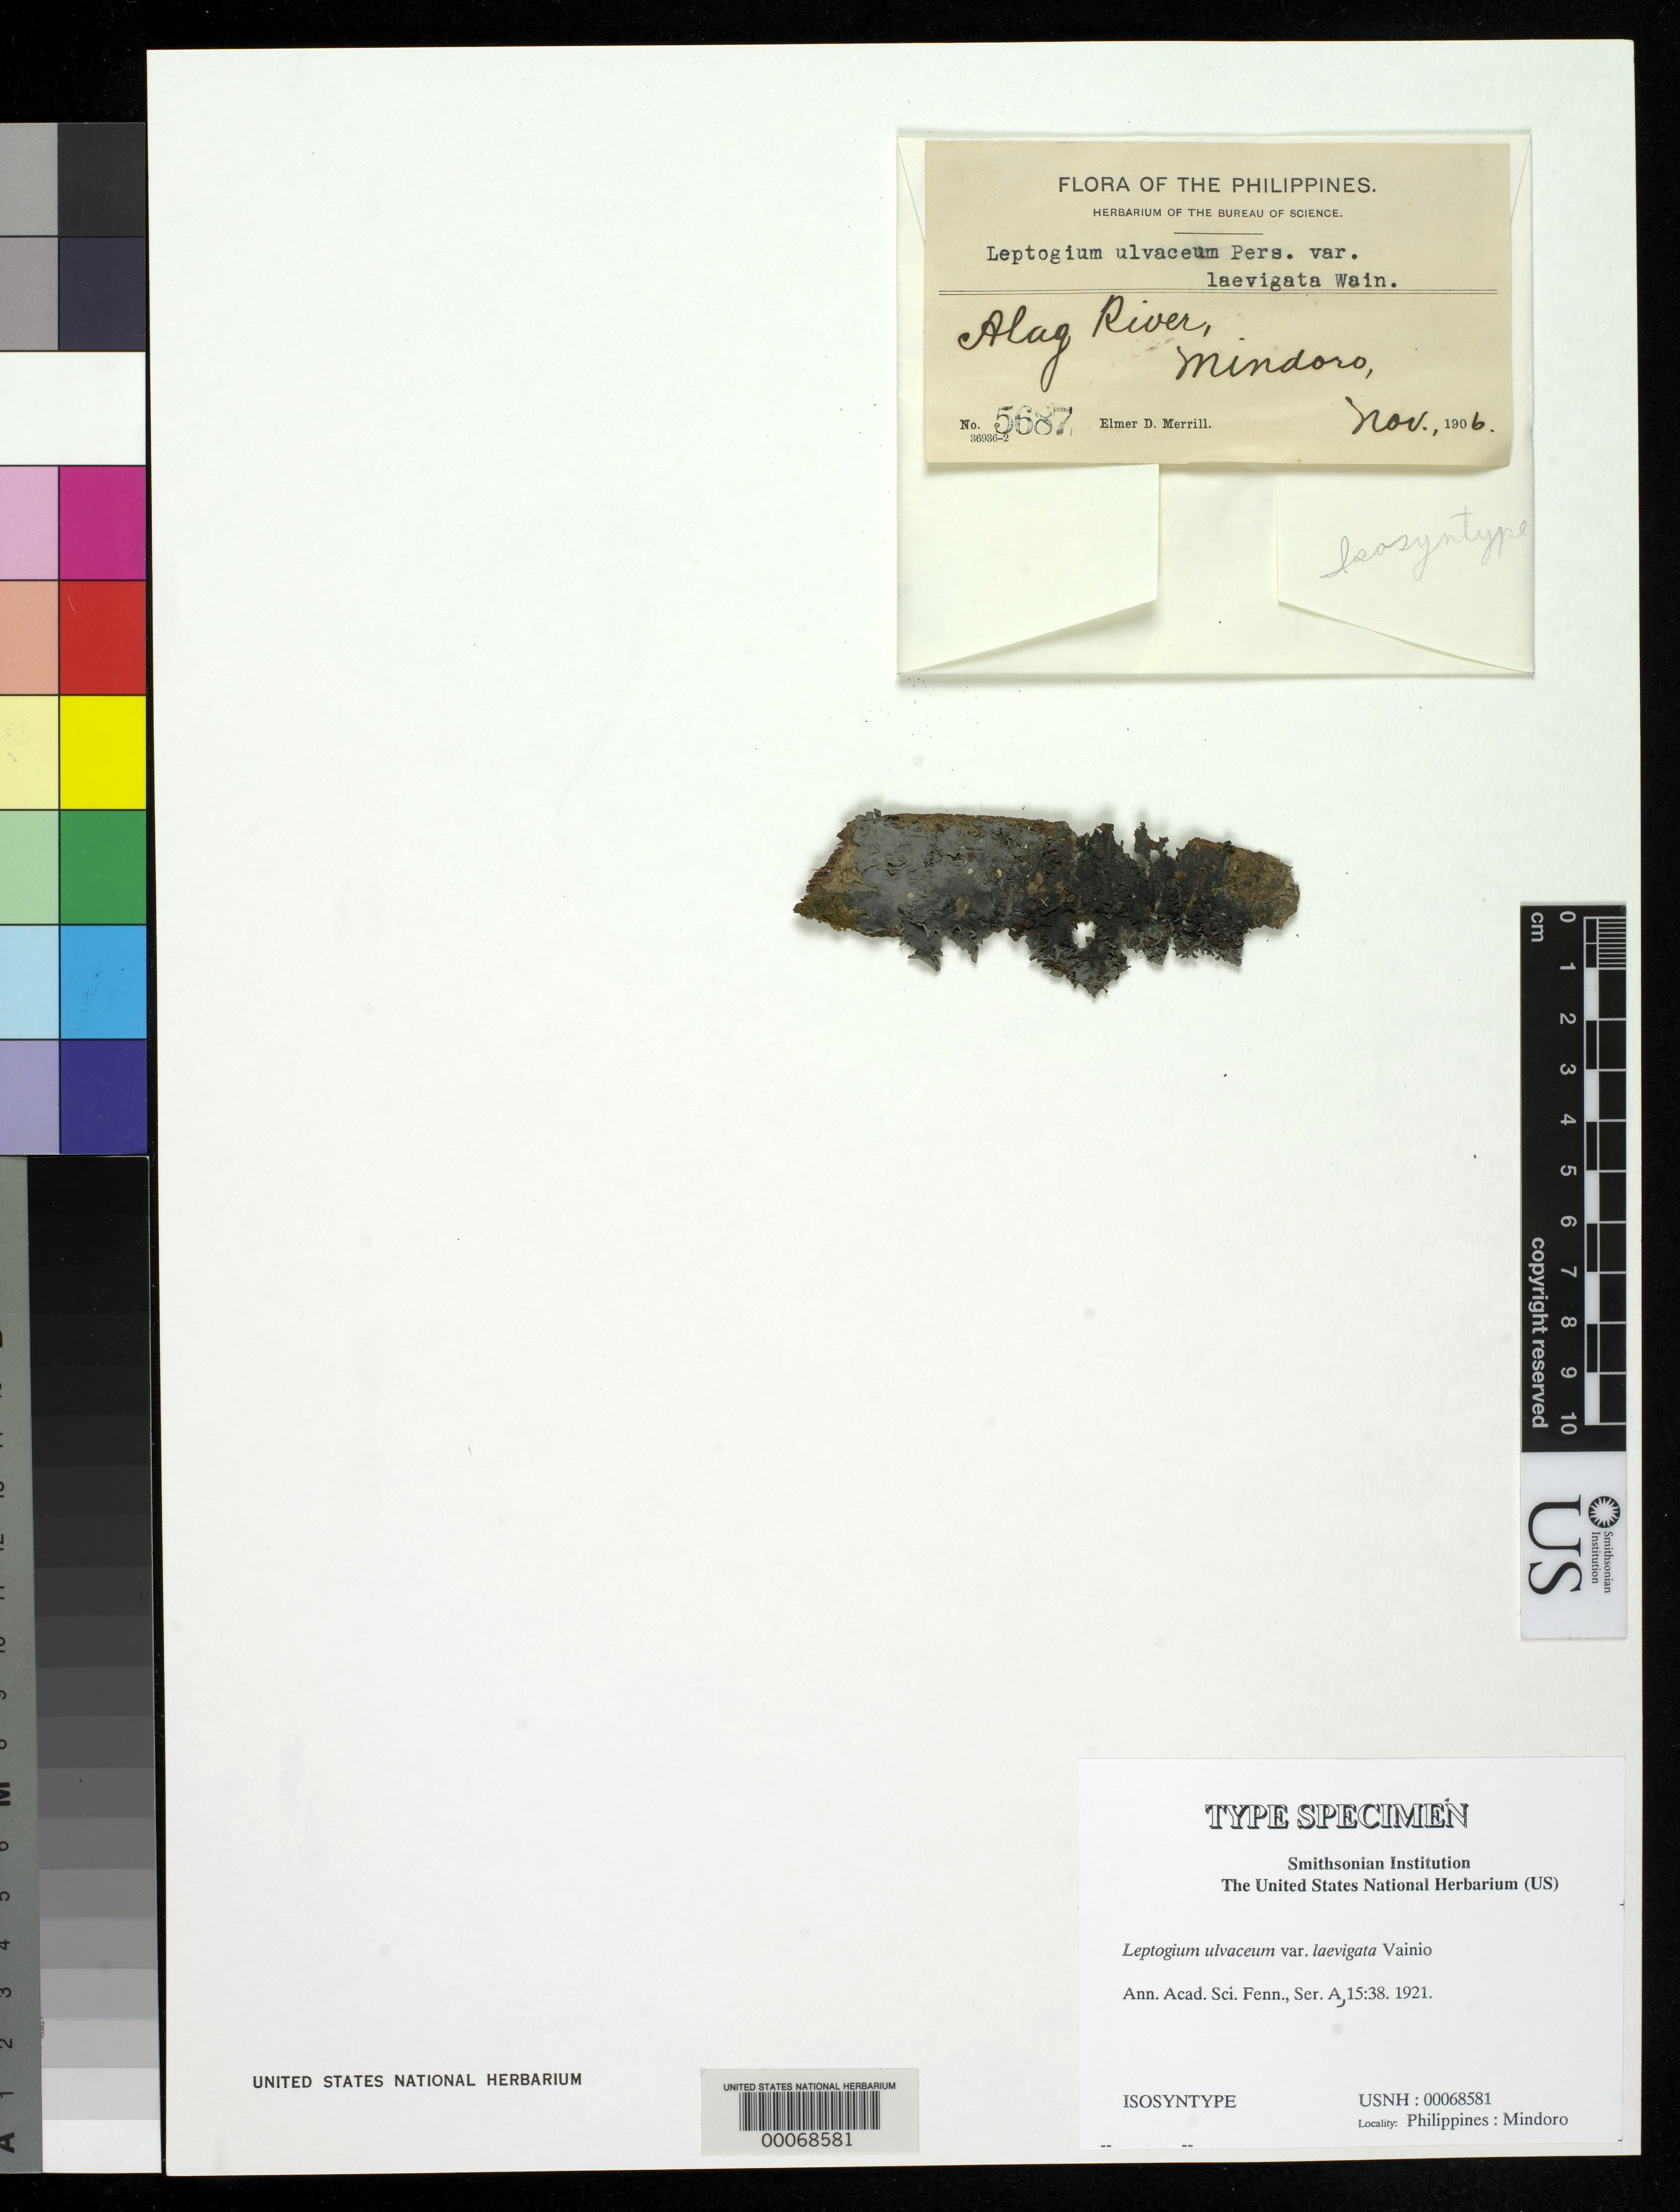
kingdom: Fungi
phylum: Ascomycota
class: Lecanoromycetes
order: Peltigerales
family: Collemataceae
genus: Leptogium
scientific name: Leptogium ulvaceum var. laevigata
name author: Vain.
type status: Isosyntype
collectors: E. D. Merrill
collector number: Bur. Sci. 5687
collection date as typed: Nov 1906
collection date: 1906-11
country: Philippines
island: Mindoro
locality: Alag River.